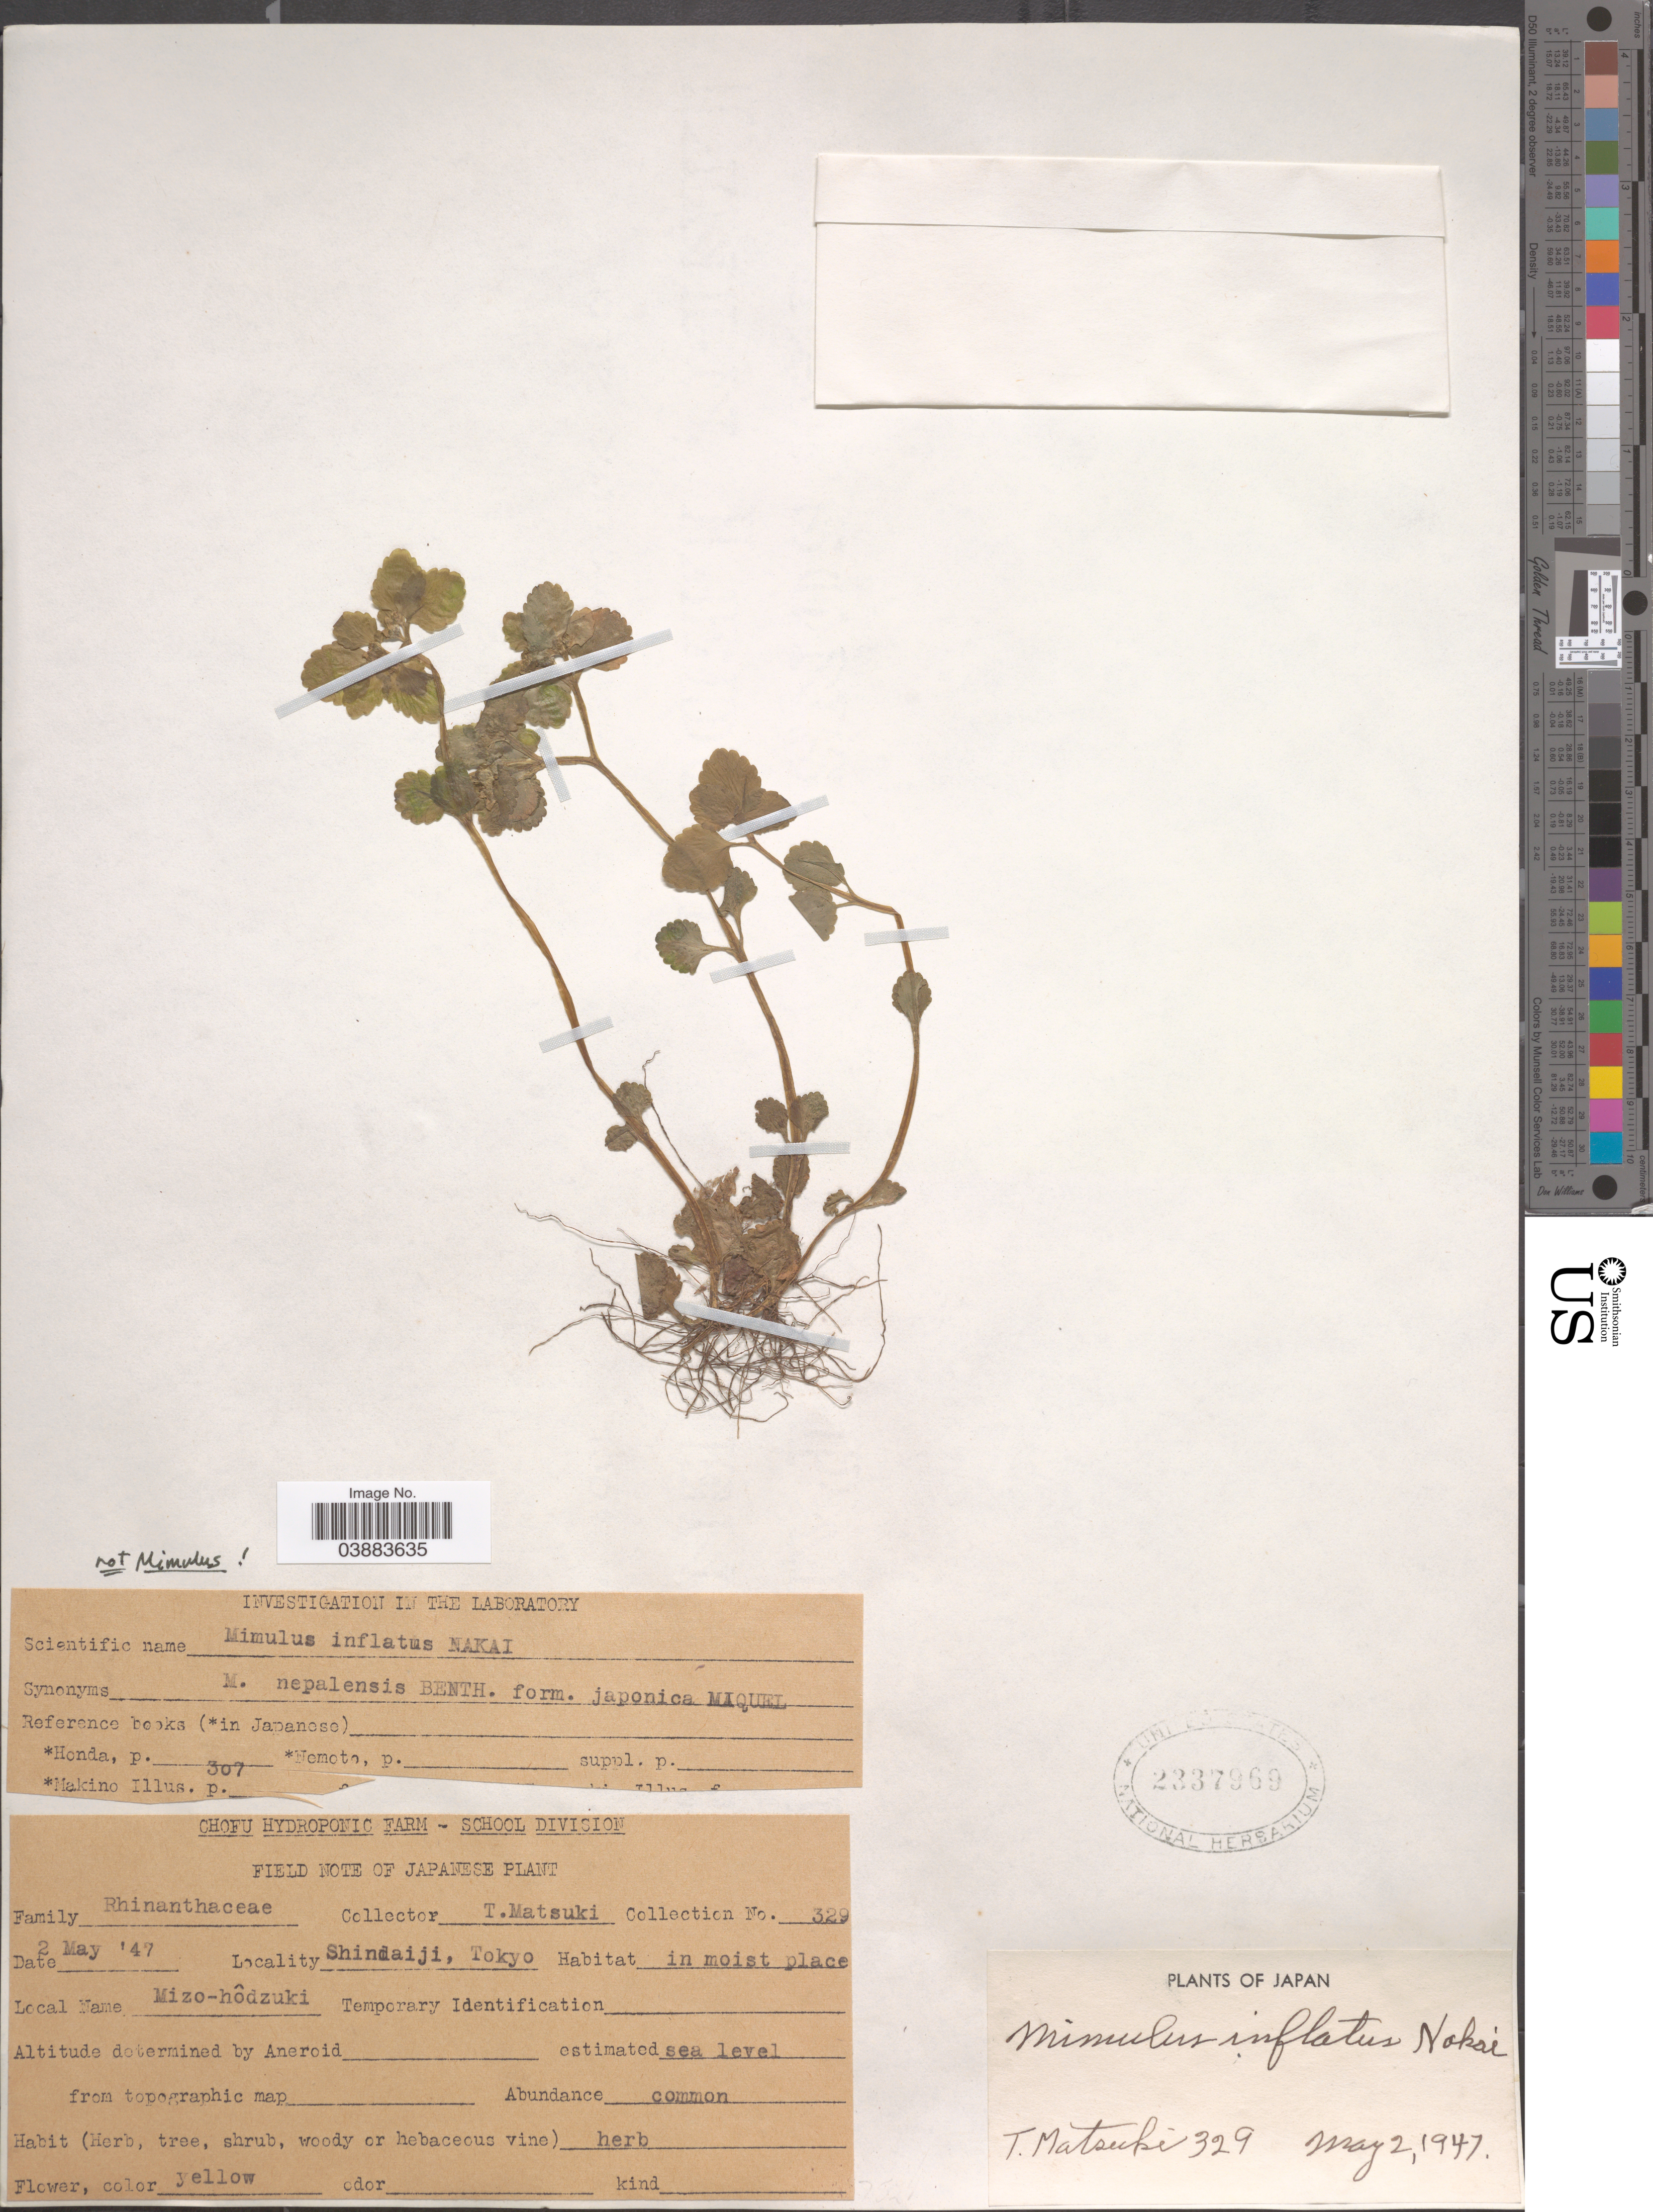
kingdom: Plantae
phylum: Tracheophyta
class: Magnoliopsida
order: Lamiales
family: Phrymaceae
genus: Mimulus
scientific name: Mimulus inflatus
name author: Nakai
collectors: T. Matsuki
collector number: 329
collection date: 1947-05-02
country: Japan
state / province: Tokyo, Federal City of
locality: Shindaiji, Tokyo.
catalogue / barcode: US 2337969